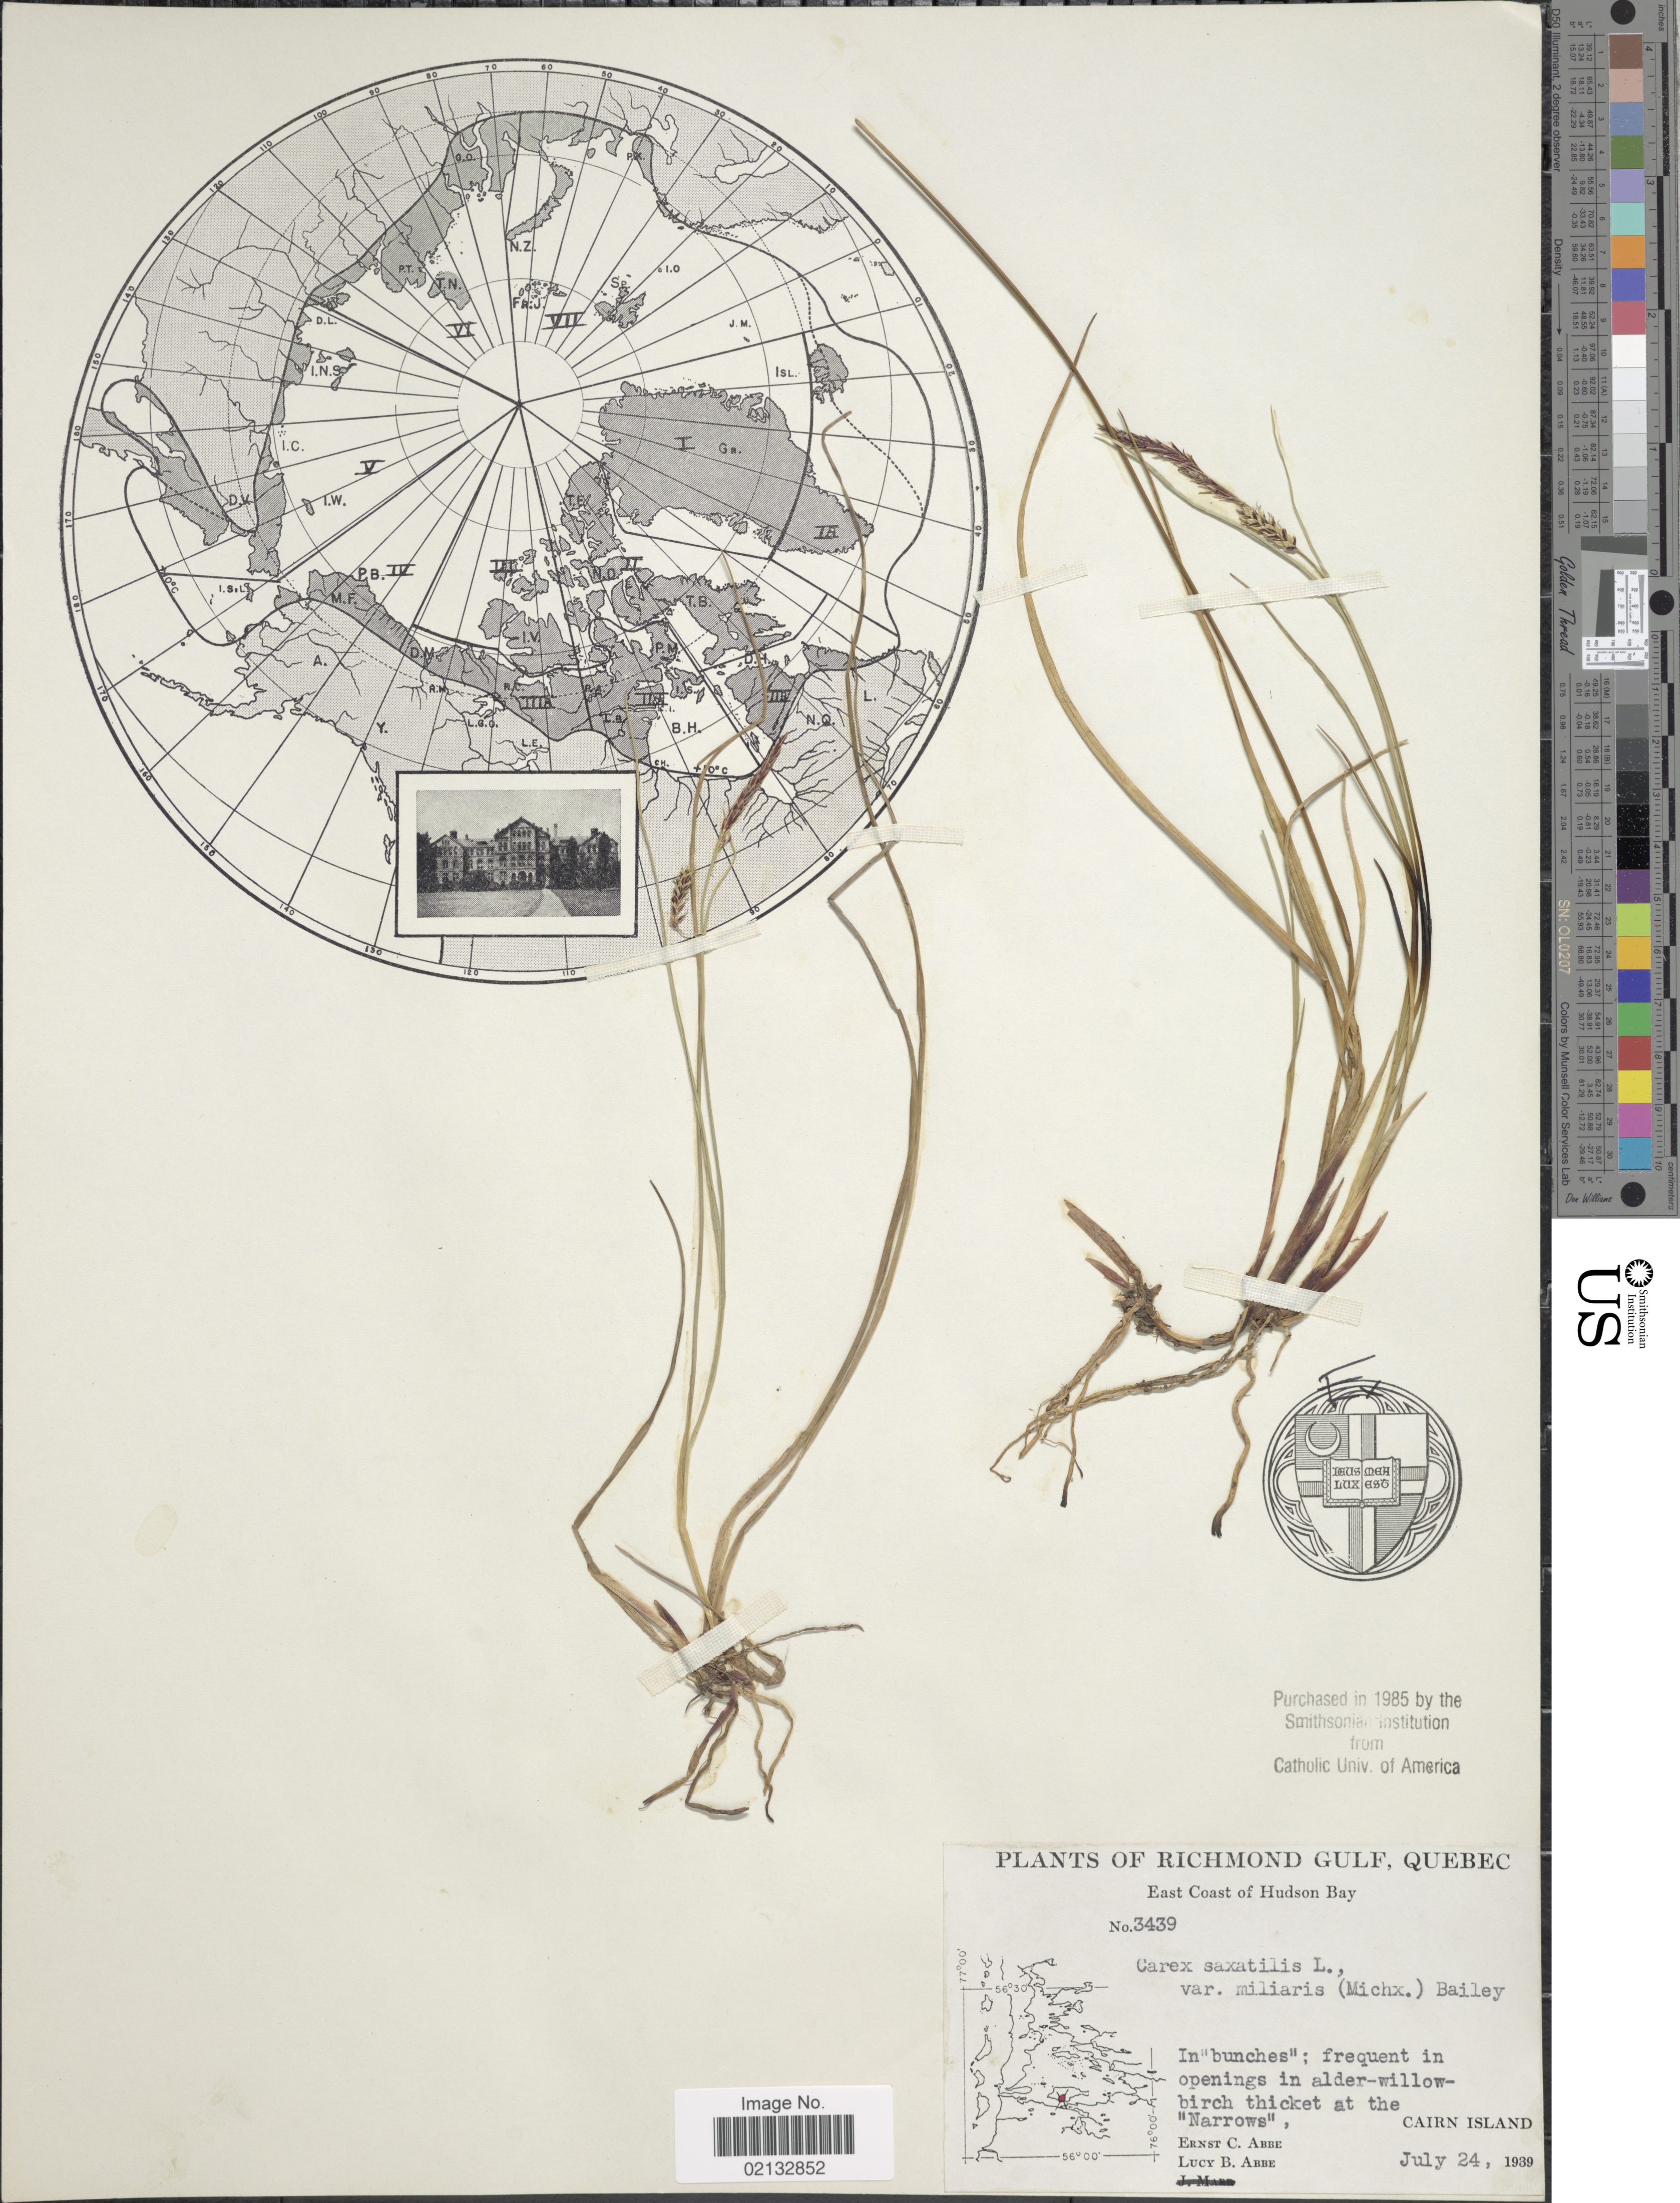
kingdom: Plantae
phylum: Tracheophyta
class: Liliopsida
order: Poales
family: Cyperaceae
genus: Carex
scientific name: Carex saxatilis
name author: L.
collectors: E. C. Abbe & L. B. Abbe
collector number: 3439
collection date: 1939-07-24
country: Canada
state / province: Quebec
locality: Richmond Gulf. East Coast of Hudson Bay. Cairn Island